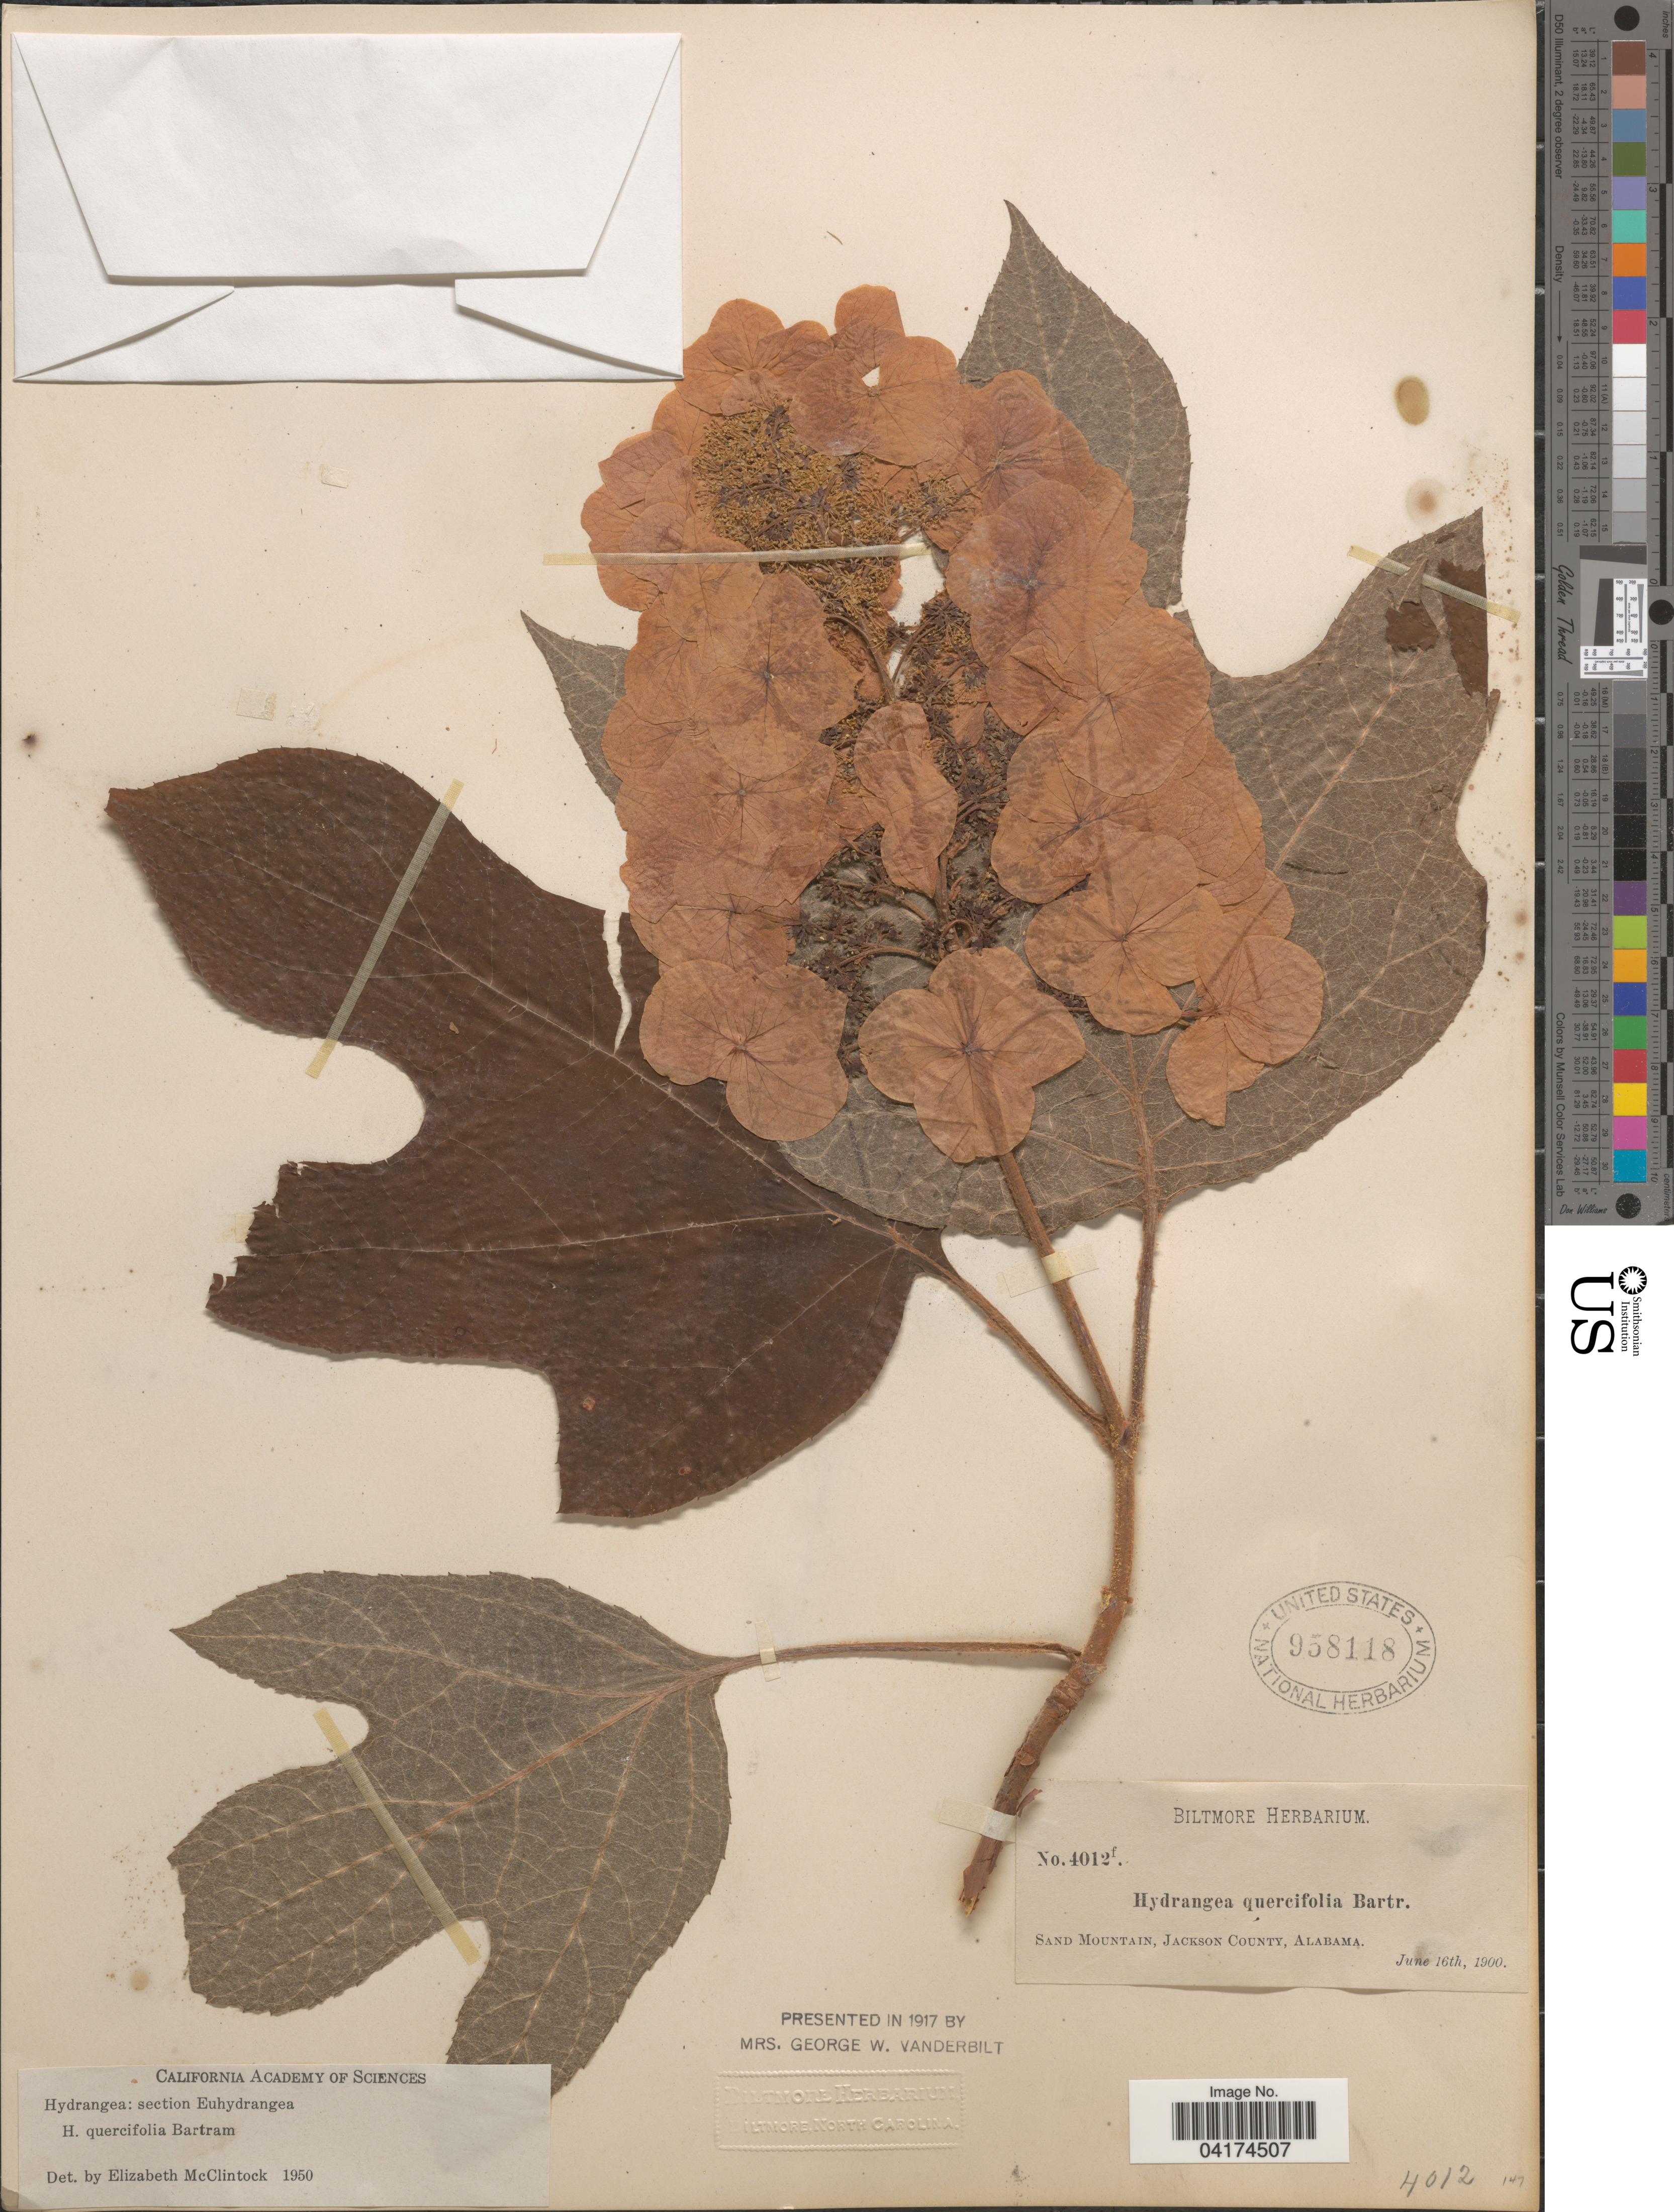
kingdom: Plantae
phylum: Tracheophyta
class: Magnoliopsida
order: Cornales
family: Hydrangeaceae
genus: Hydrangea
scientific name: Hydrangea quercifolia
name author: W. Bartram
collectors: ex herb. Biltmore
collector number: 4012f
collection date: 1900-06-16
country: United States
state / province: Alabama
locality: Sand Mountain, Jackson County.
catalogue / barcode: US 958118